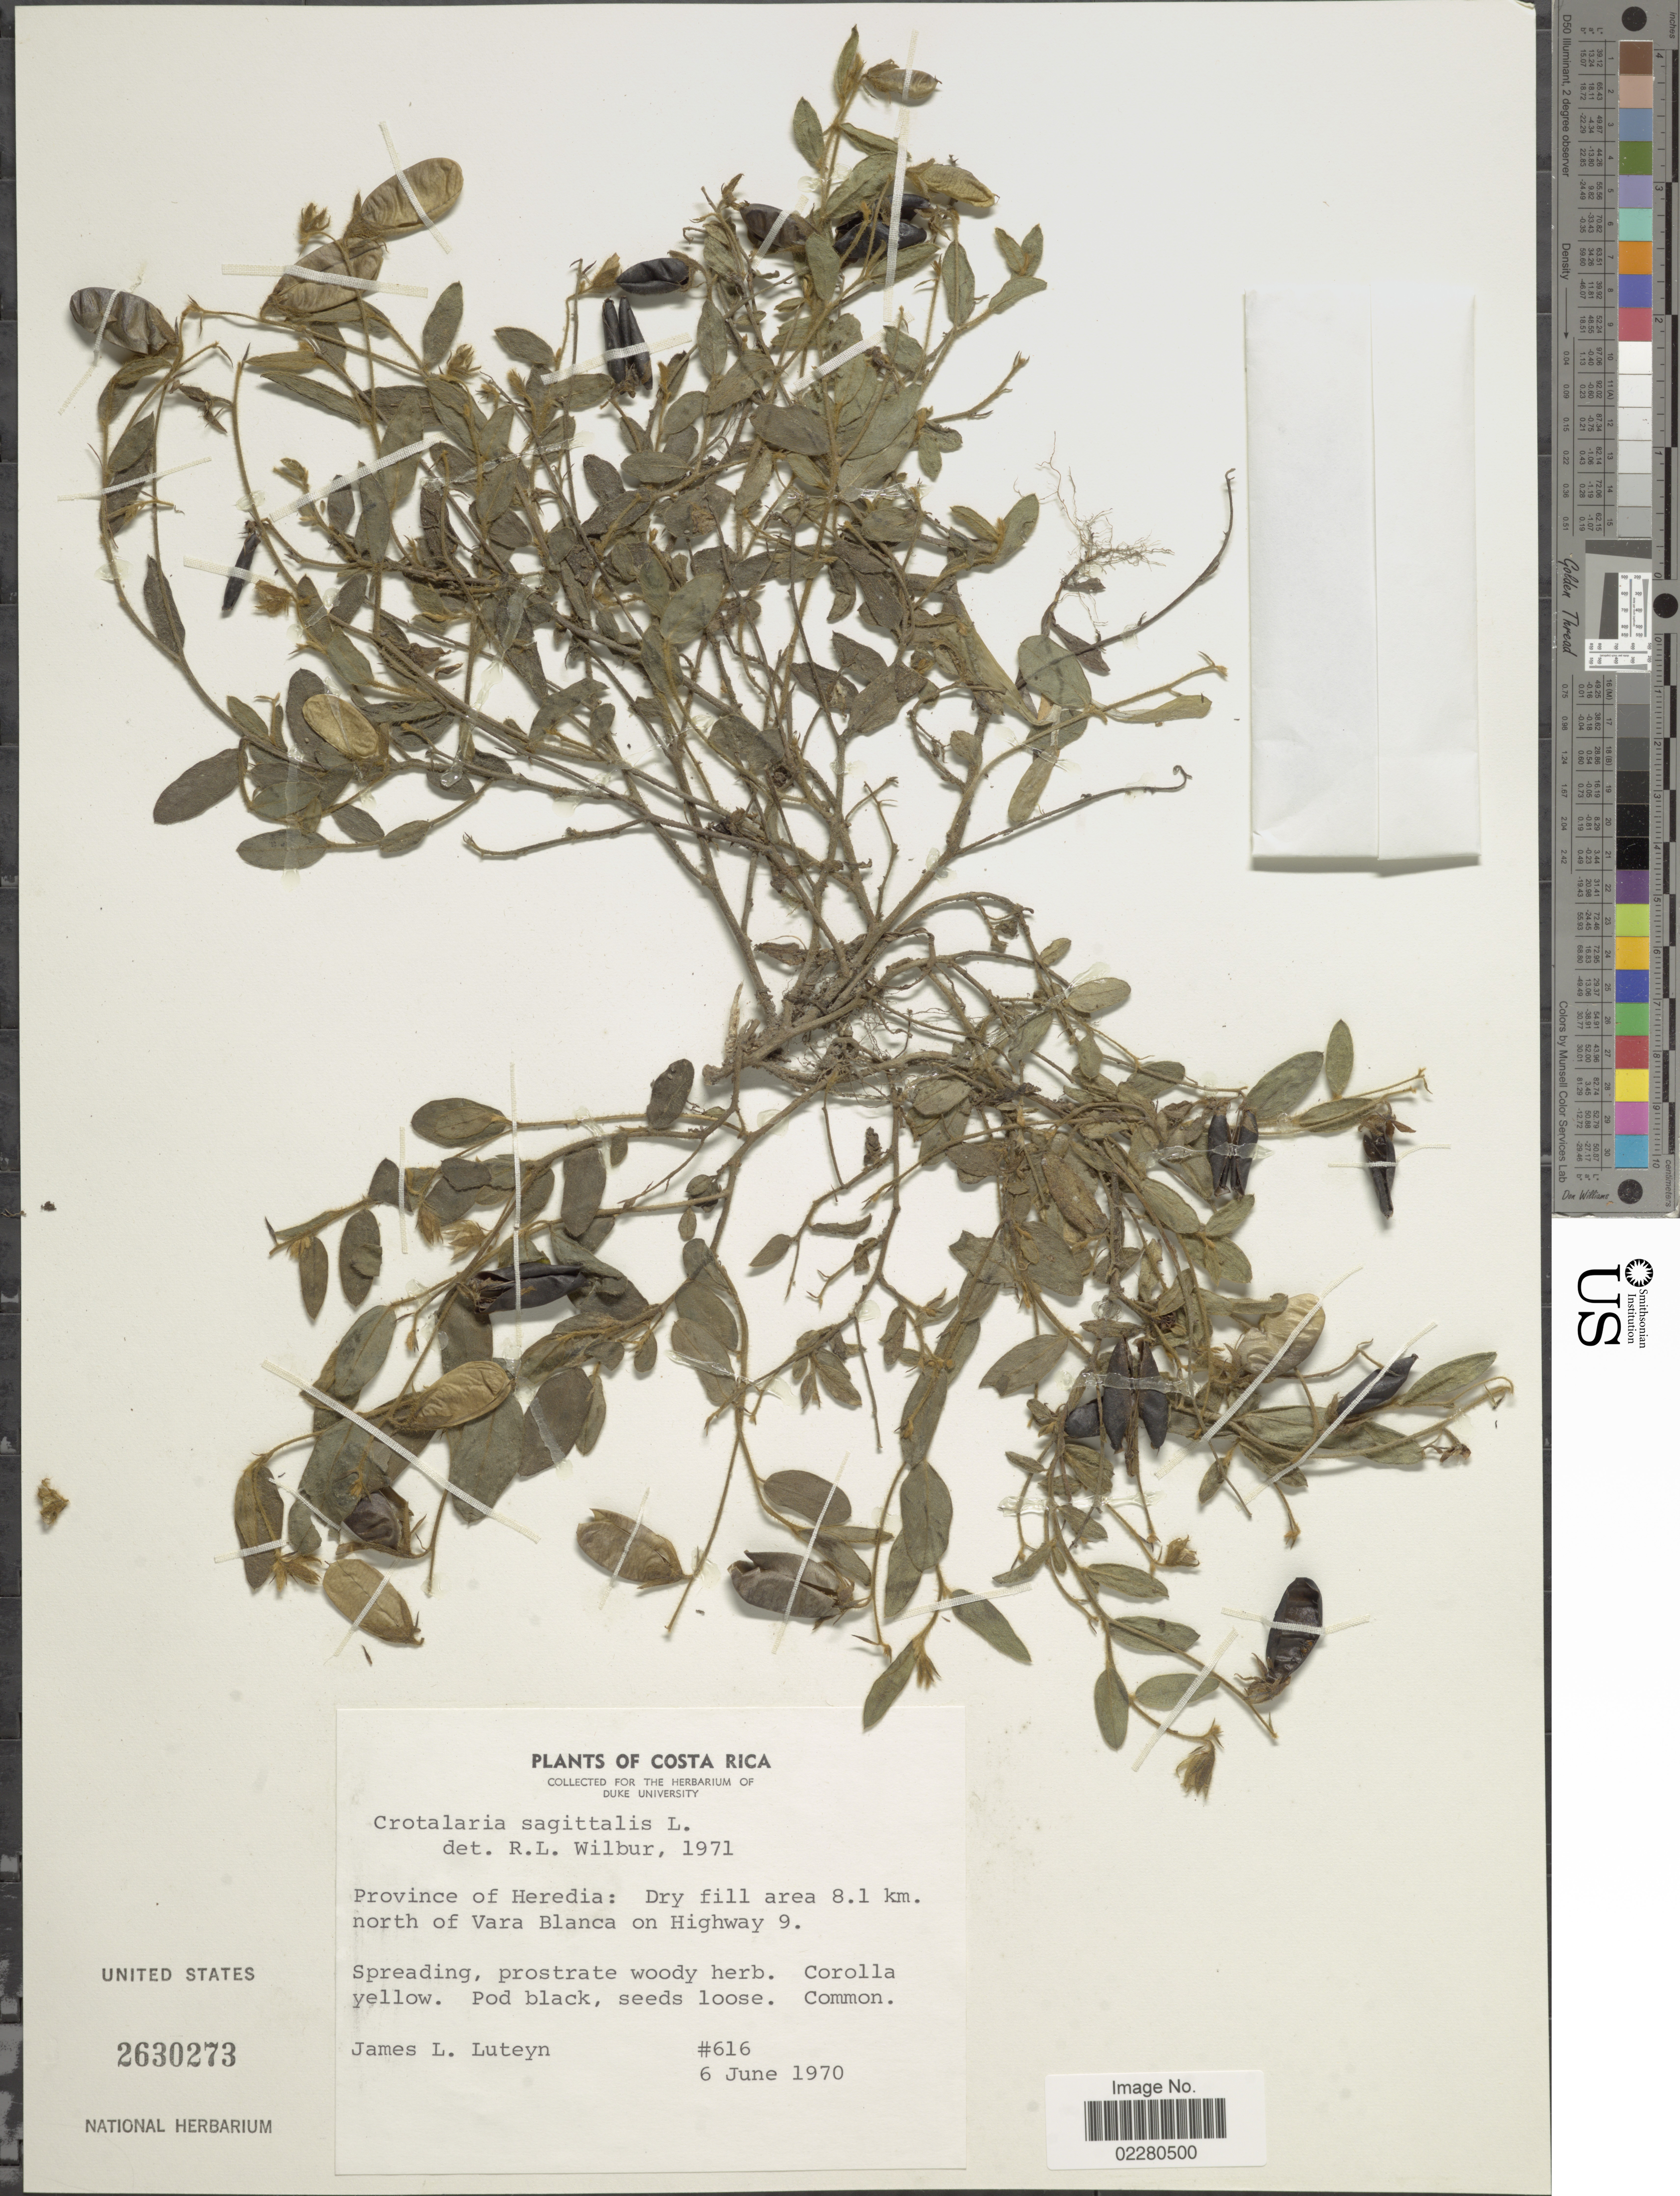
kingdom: Plantae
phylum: Tracheophyta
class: Magnoliopsida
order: Fabales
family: Fabaceae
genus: Crotalaria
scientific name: Crotalaria sagittalis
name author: L.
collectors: J. L. Luteyn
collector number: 616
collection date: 1970-06-06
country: Costa Rica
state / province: Heredia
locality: Province of Heredia: Dry fill area 8.1 km. north of Vara Blanca on Highway 9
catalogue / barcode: US 2630273